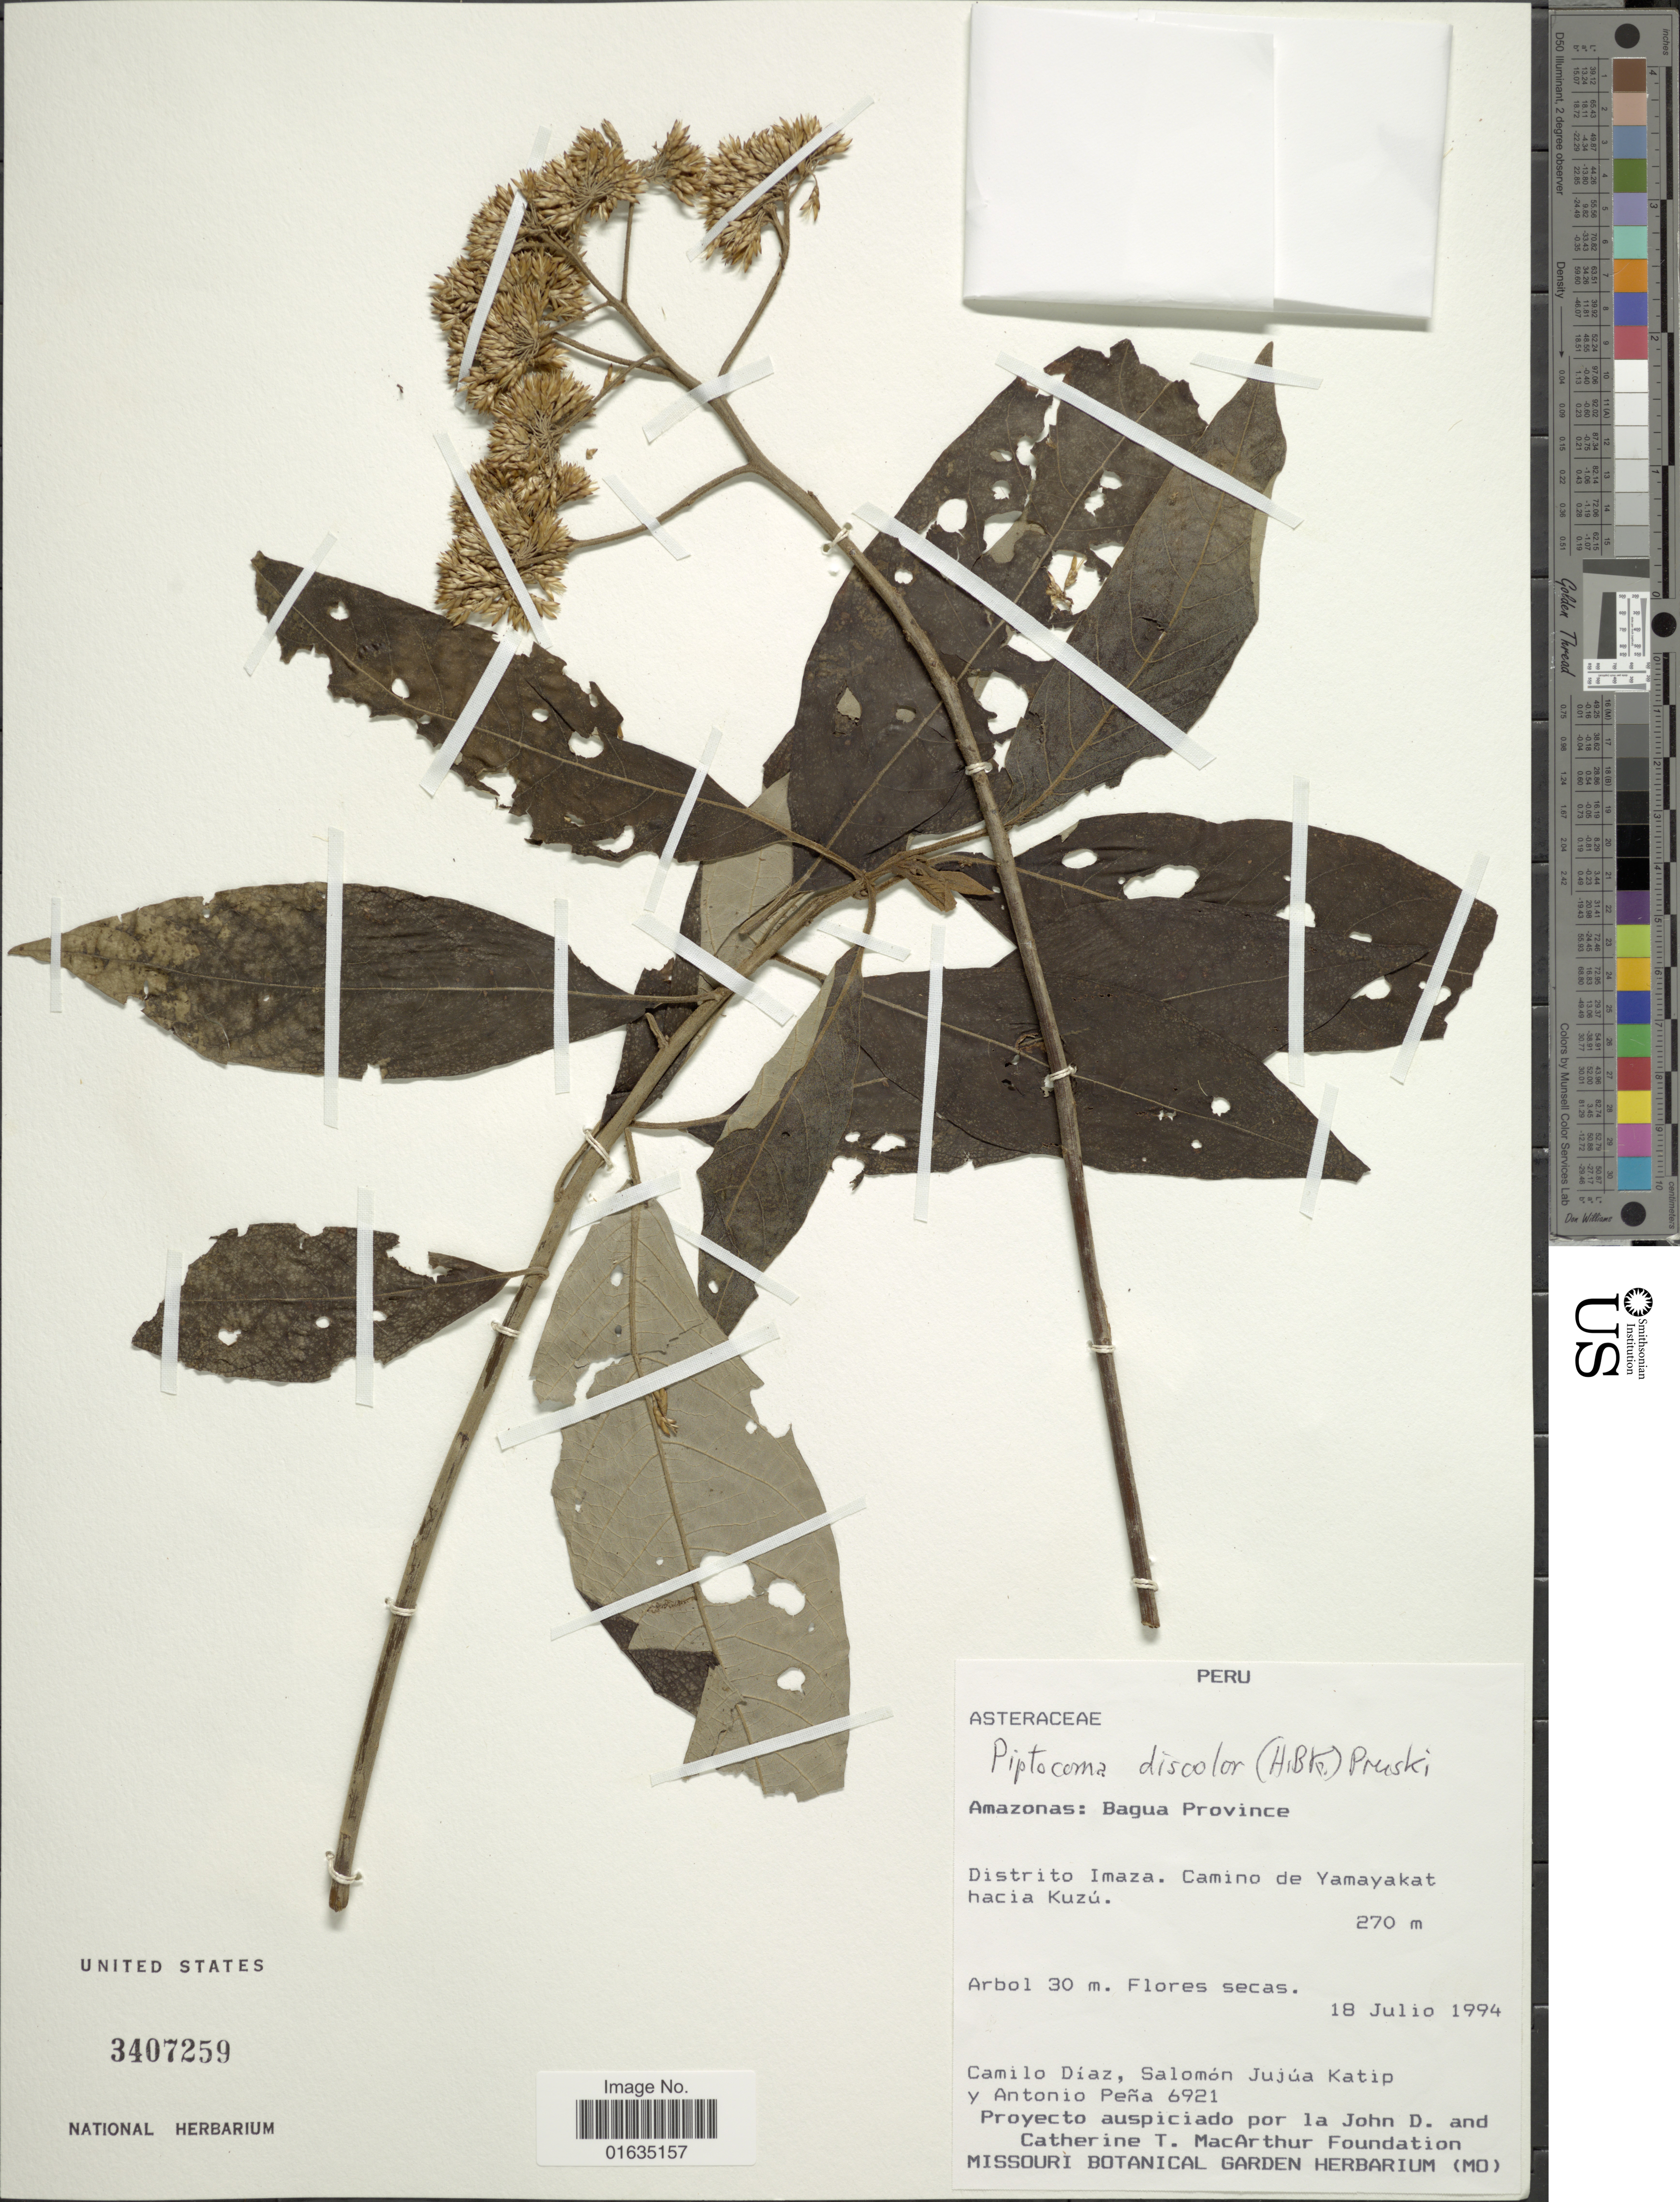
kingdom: Plantae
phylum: Tracheophyta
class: Magnoliopsida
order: Asterales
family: Asteraceae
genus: Pollalesta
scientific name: Pollalesta discolor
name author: (Kunth) Aristeg.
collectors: C. Díaz, S. Jujúa Katip & A. Peña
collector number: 6921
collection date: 1994-07-18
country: Peru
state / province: Amazonas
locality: Bagua Province, Distrito Imaza, Camino de Yamayakat hacia Kuzu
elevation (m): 270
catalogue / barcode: US 3407259